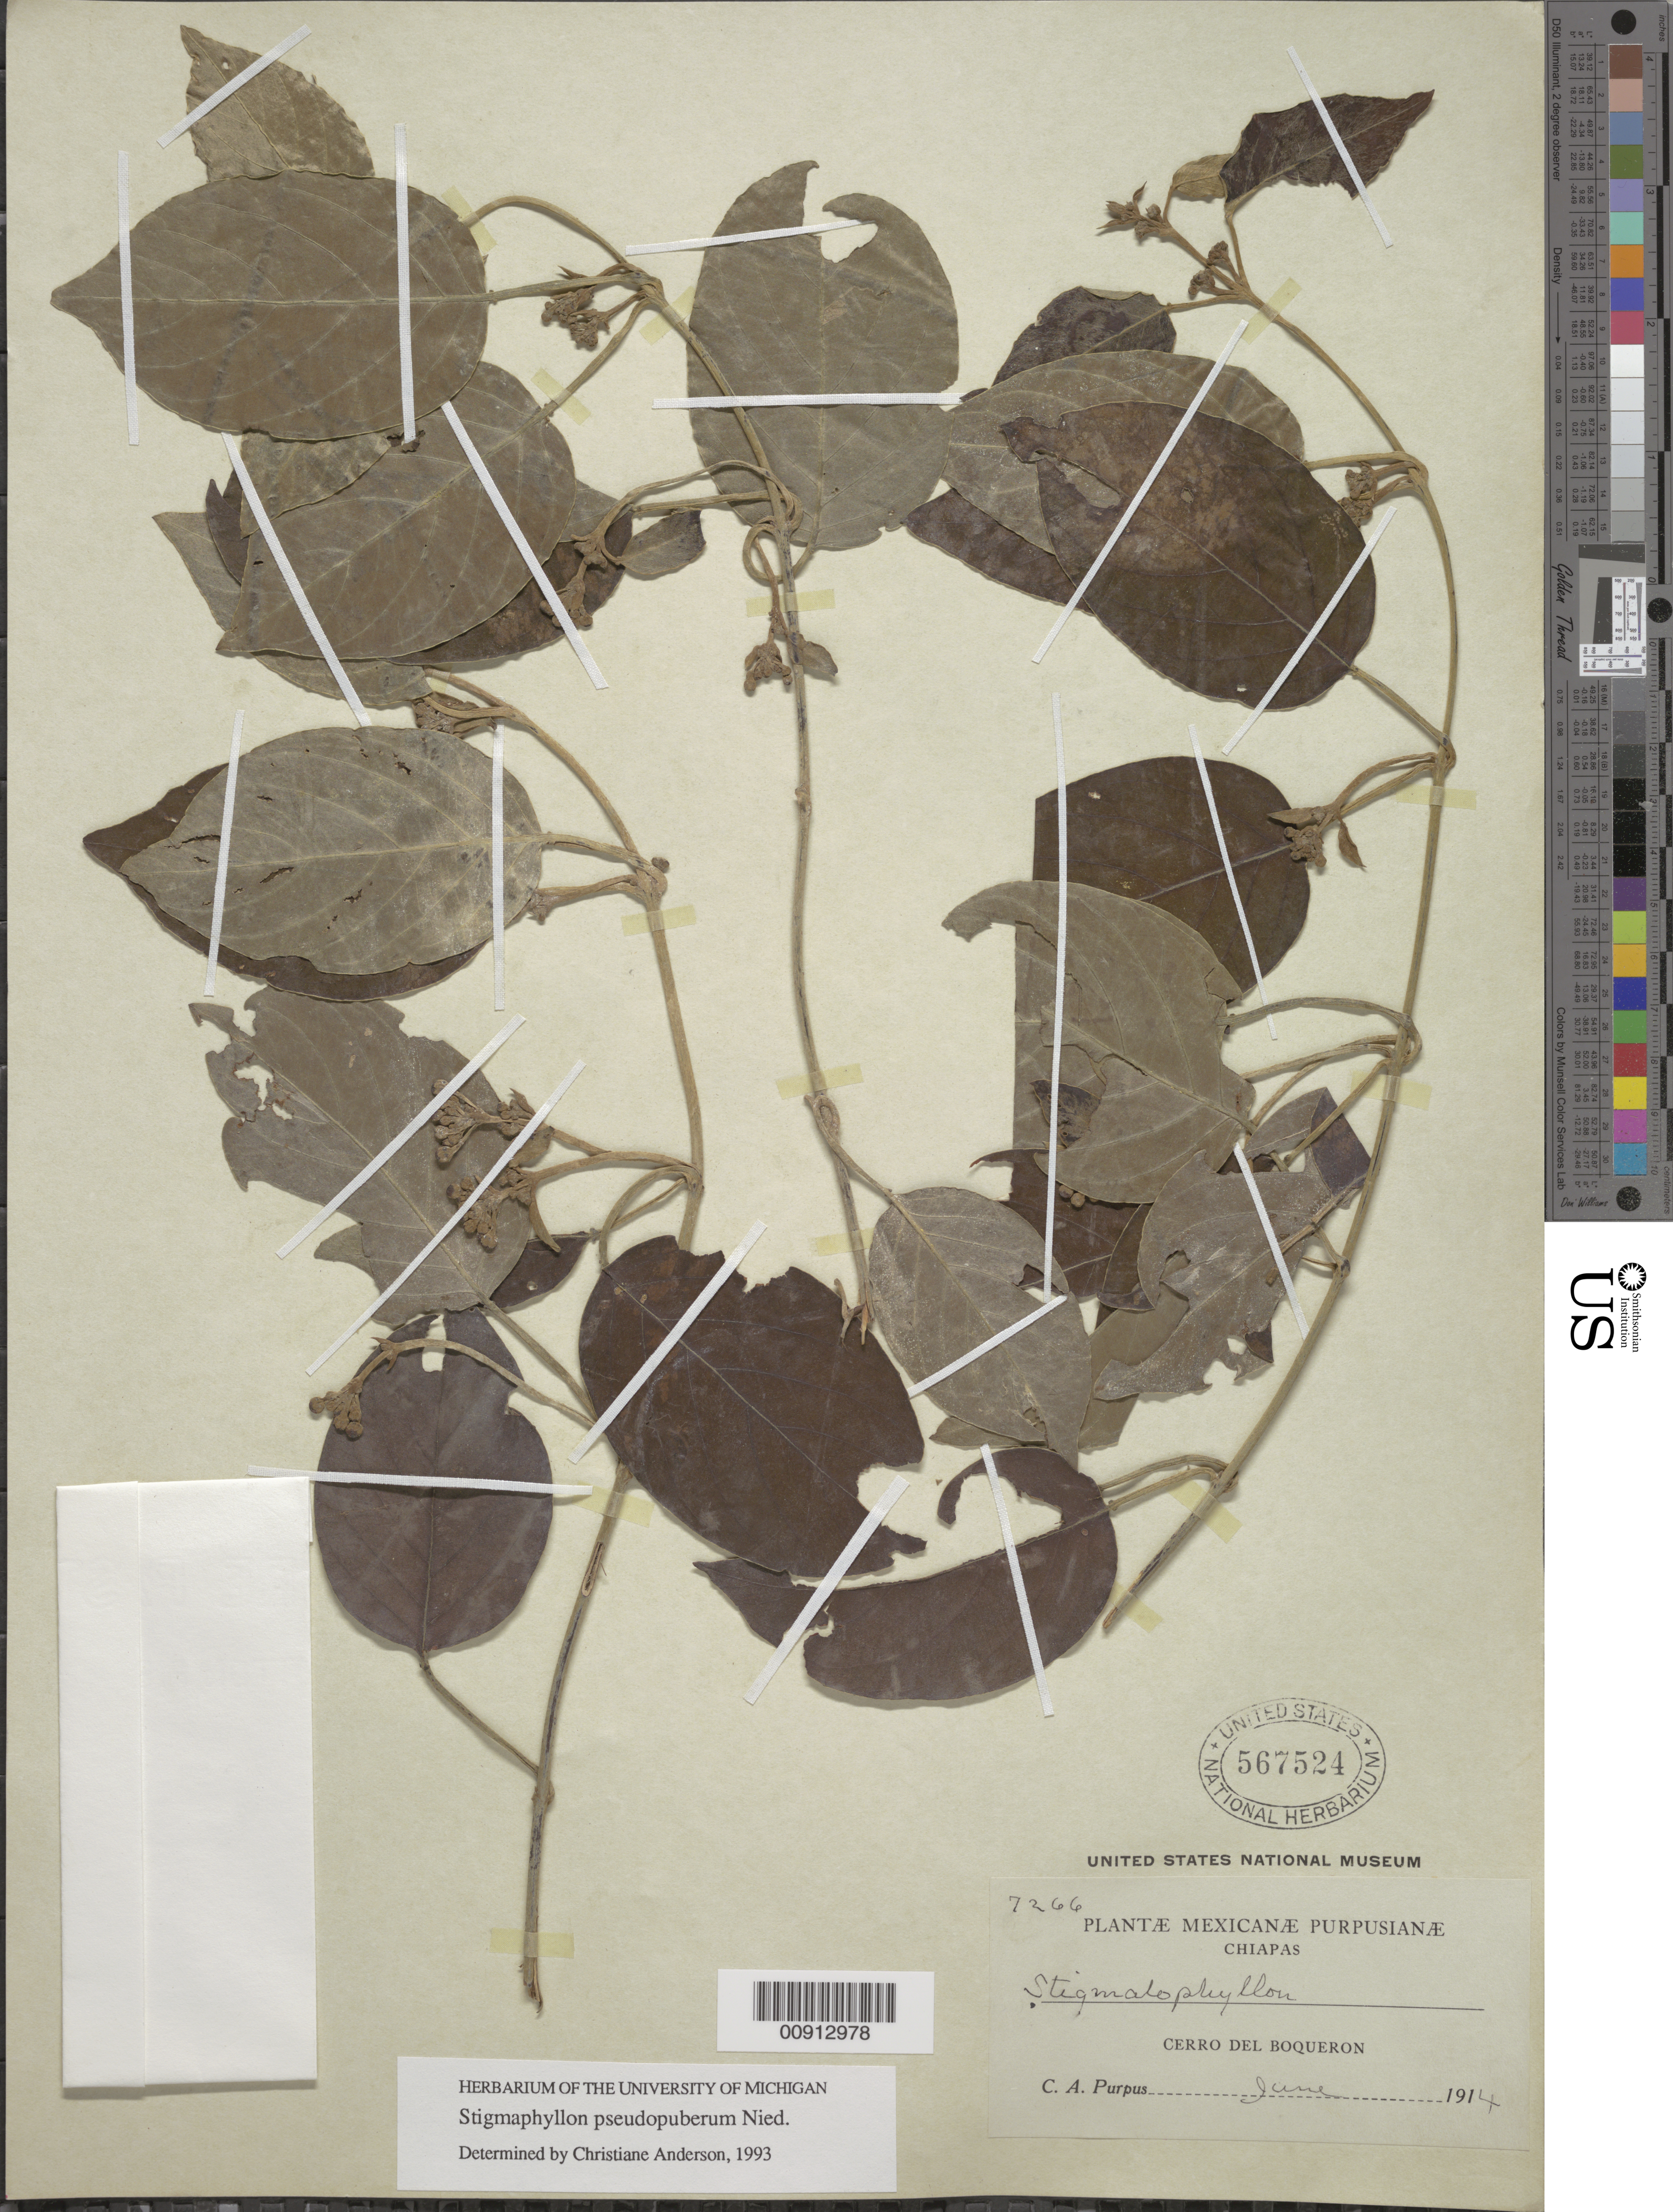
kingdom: Plantae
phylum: Tracheophyta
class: Magnoliopsida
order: Malpighiales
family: Malpighiaceae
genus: Stigmaphyllon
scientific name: Stigmaphyllon pseudopuberum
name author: Nied.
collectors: C. A. Purpus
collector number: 7266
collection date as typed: Jun 1914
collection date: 1914-06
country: Mexico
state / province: Chiapas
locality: Chiapas: Cerro del Boqueron.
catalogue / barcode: US 567524